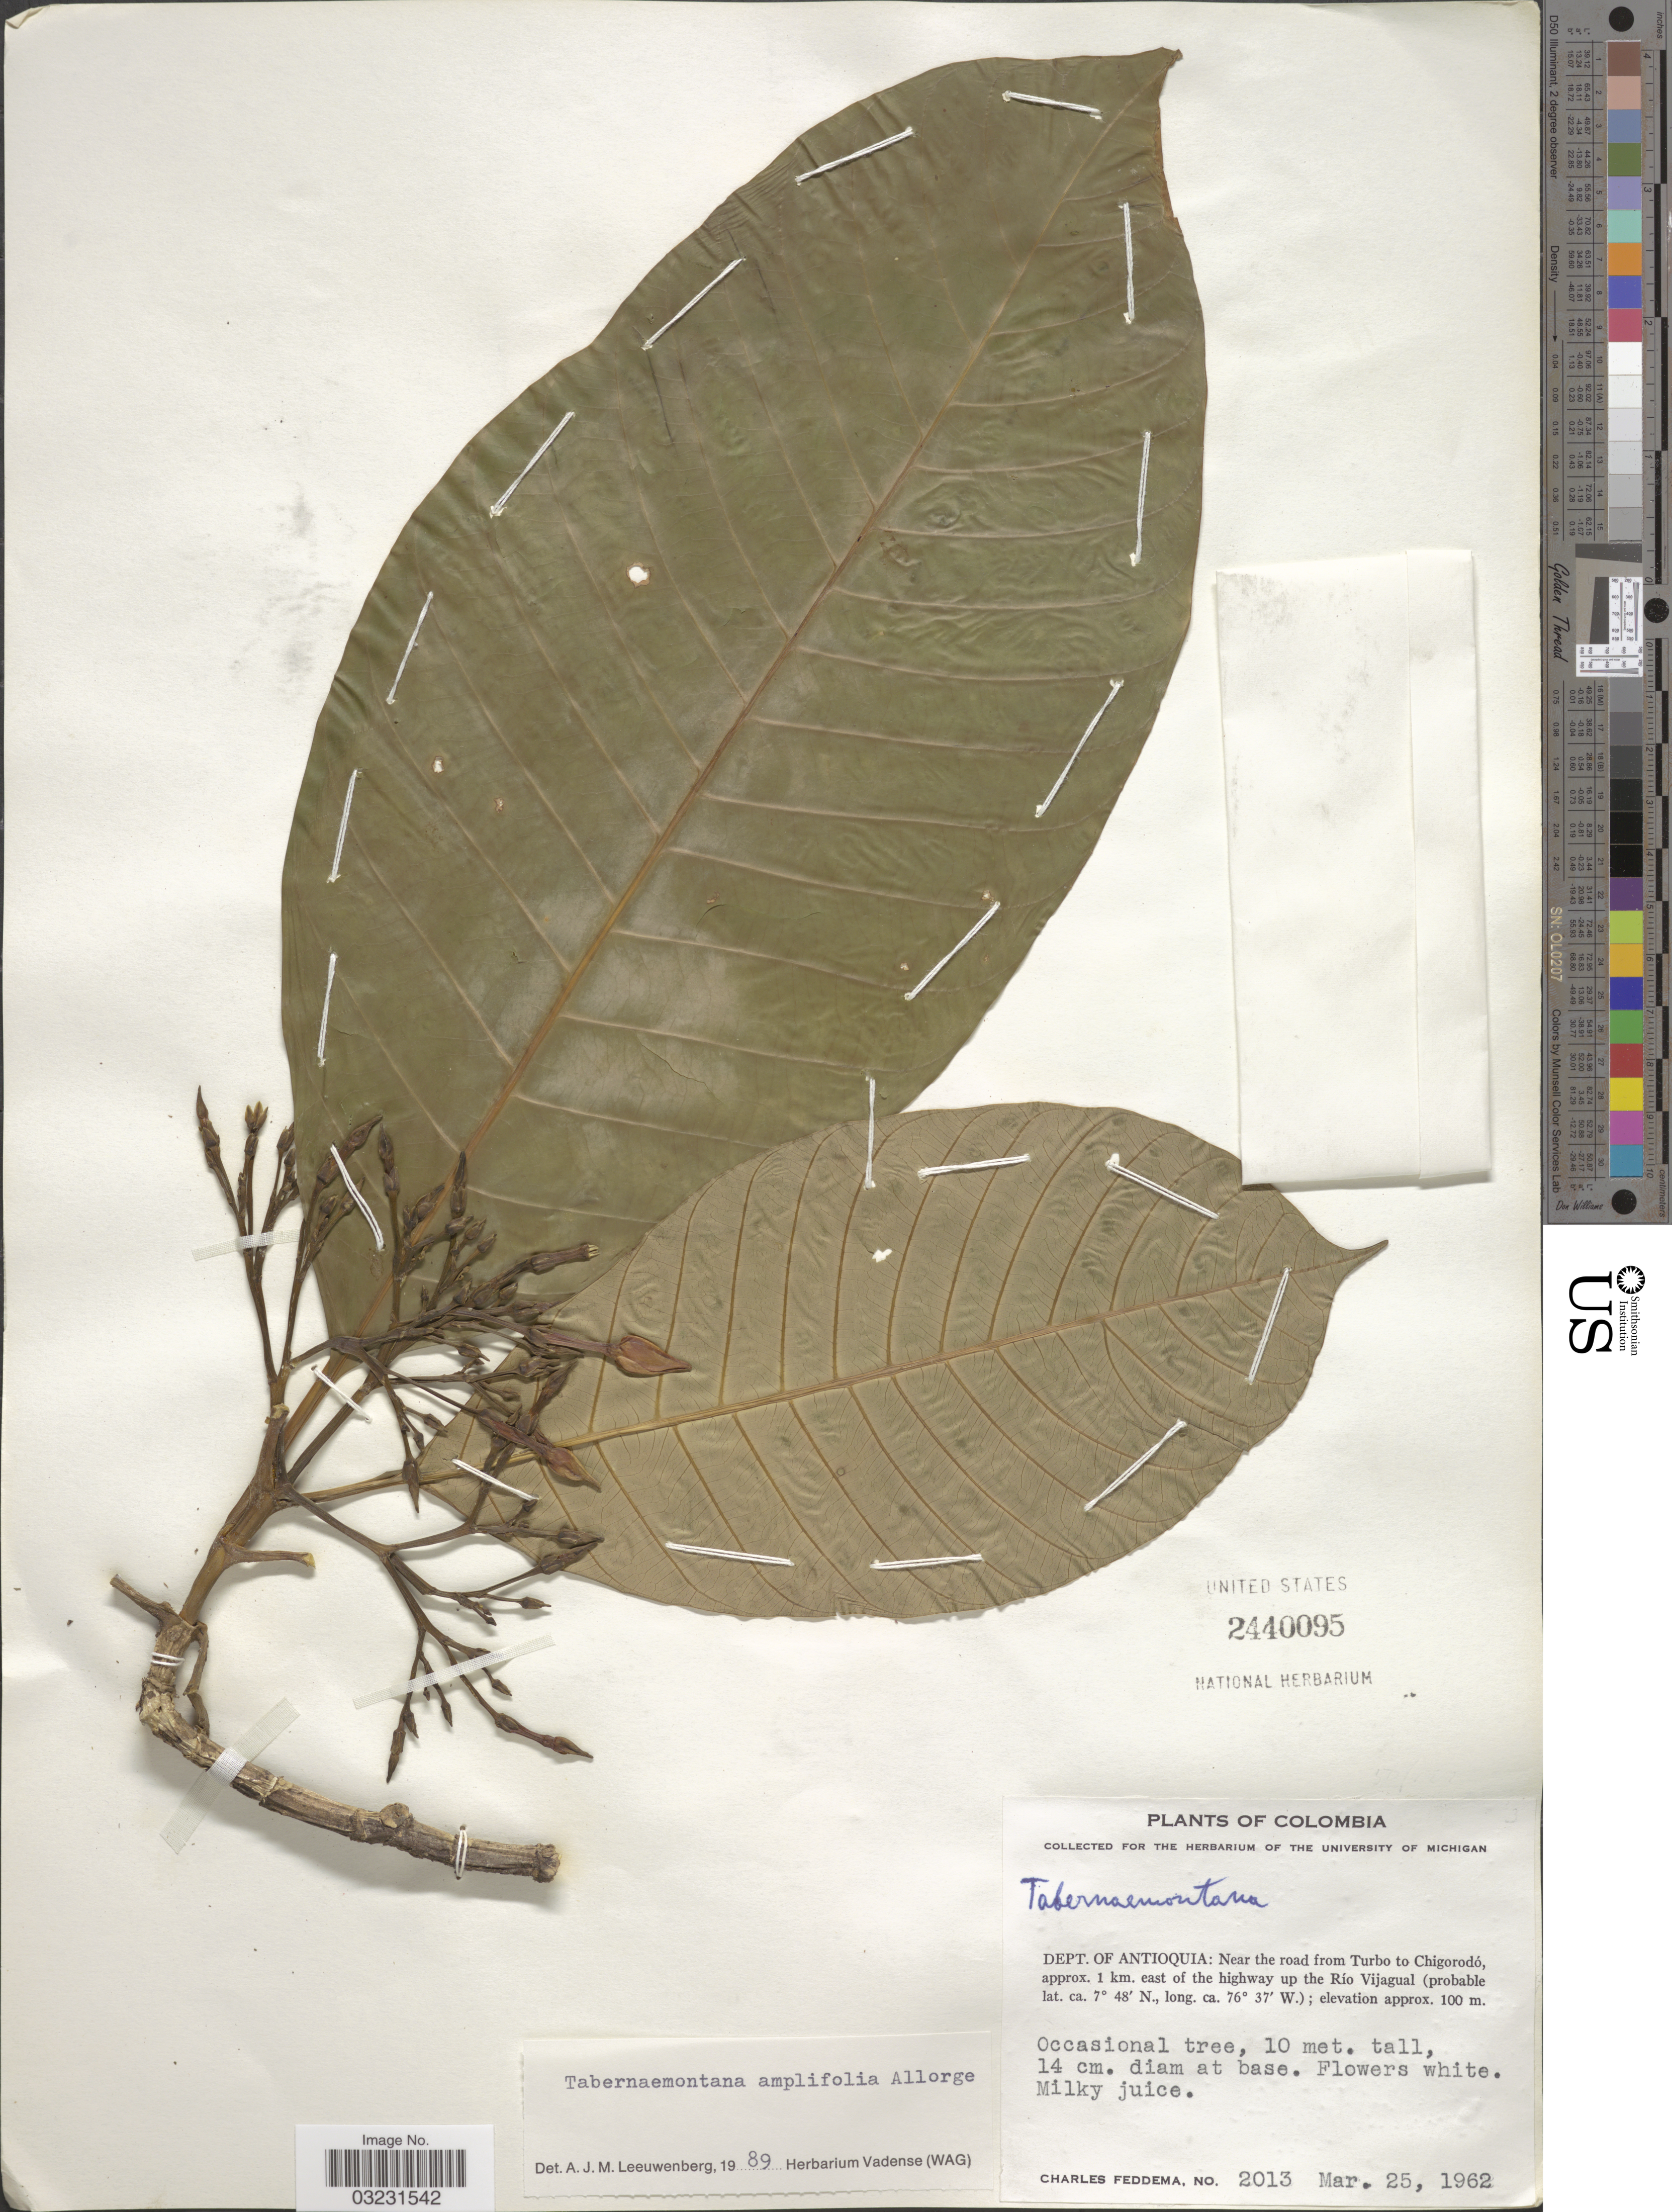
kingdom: Plantae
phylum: Tracheophyta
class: Magnoliopsida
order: Gentianales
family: Apocynaceae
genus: Tabernaemontana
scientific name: Tabernaemontana amplifolia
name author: L. Allorge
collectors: C. Feddema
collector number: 2013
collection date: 1962-03-25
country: Colombia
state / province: Antioquia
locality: Dept. of Antioquia: Near the road from Turbo to Chigorodó, approx. 1 km. east of the highway up the Río Vijagual.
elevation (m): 100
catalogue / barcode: US 2440095